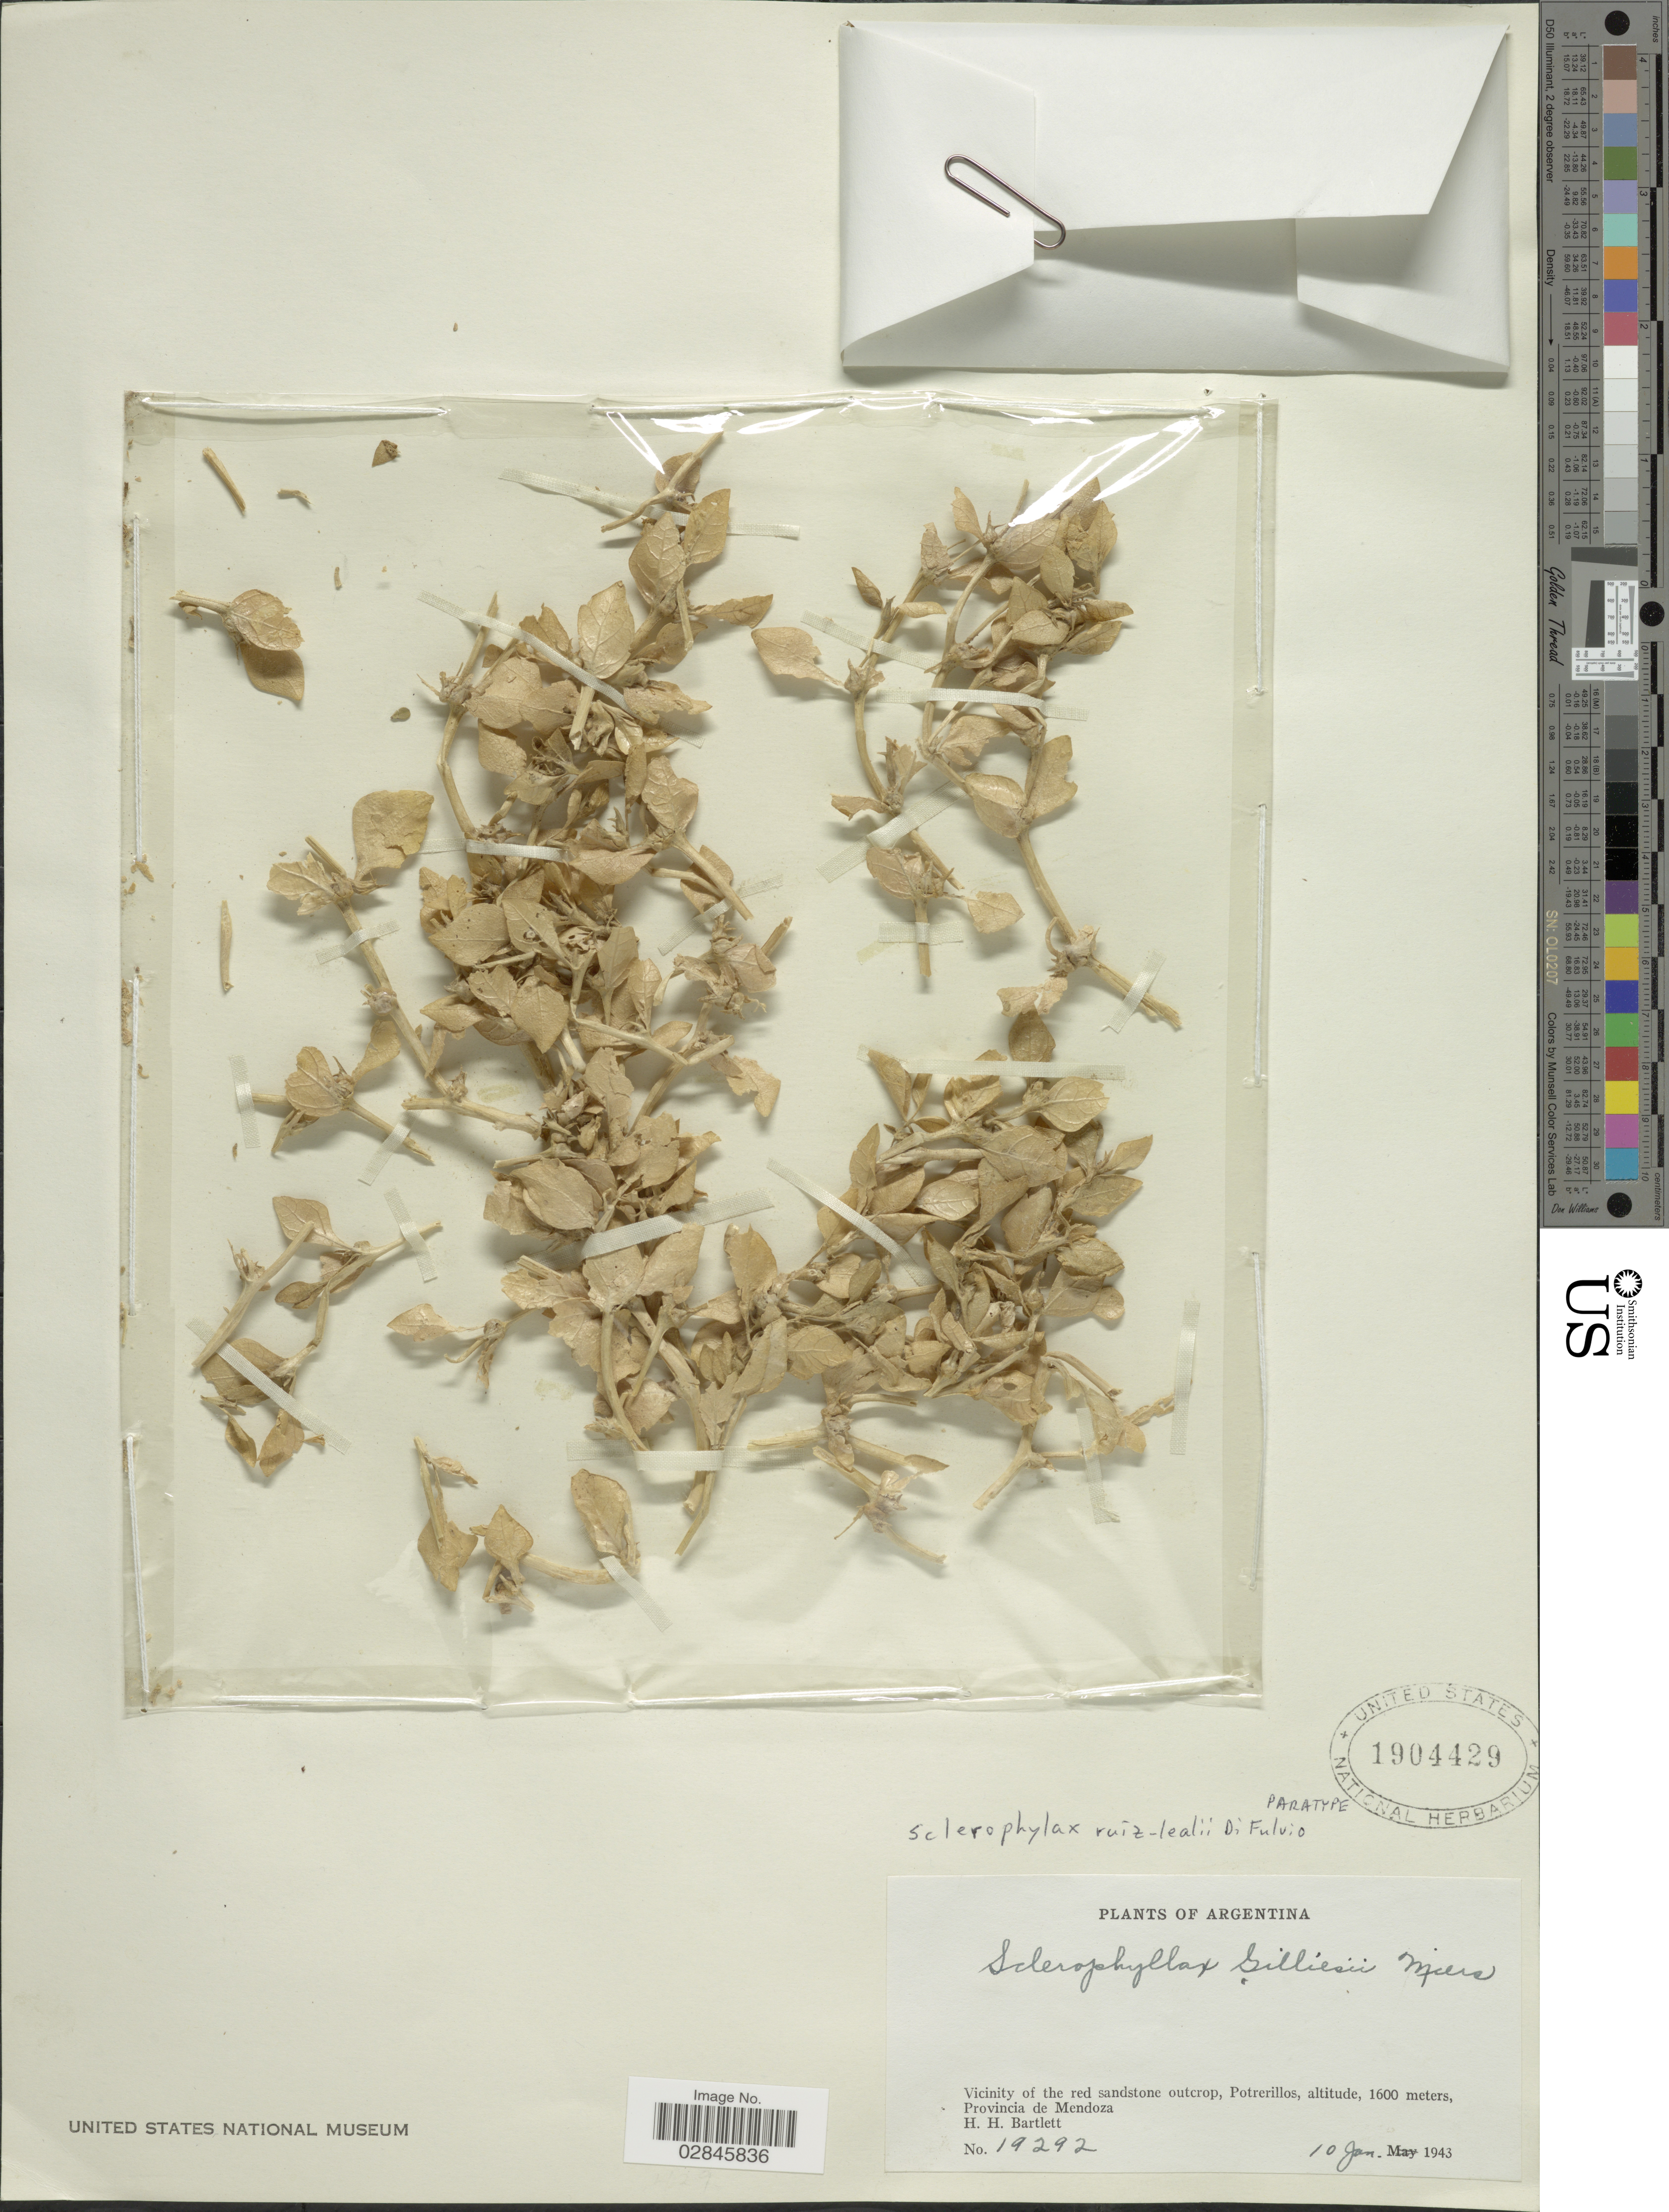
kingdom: Plantae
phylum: Tracheophyta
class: Magnoliopsida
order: Solanales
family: Solanaceae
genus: Sclerophylax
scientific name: Sclerophylax ruiz-lealii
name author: Di Fulvio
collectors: H. H. Bartlett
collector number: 19292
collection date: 1943-01-10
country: Argentina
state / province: Mendoza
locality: Vicinity of the red sandstone outcrop, Potrerillos.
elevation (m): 1600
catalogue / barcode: US 1904429